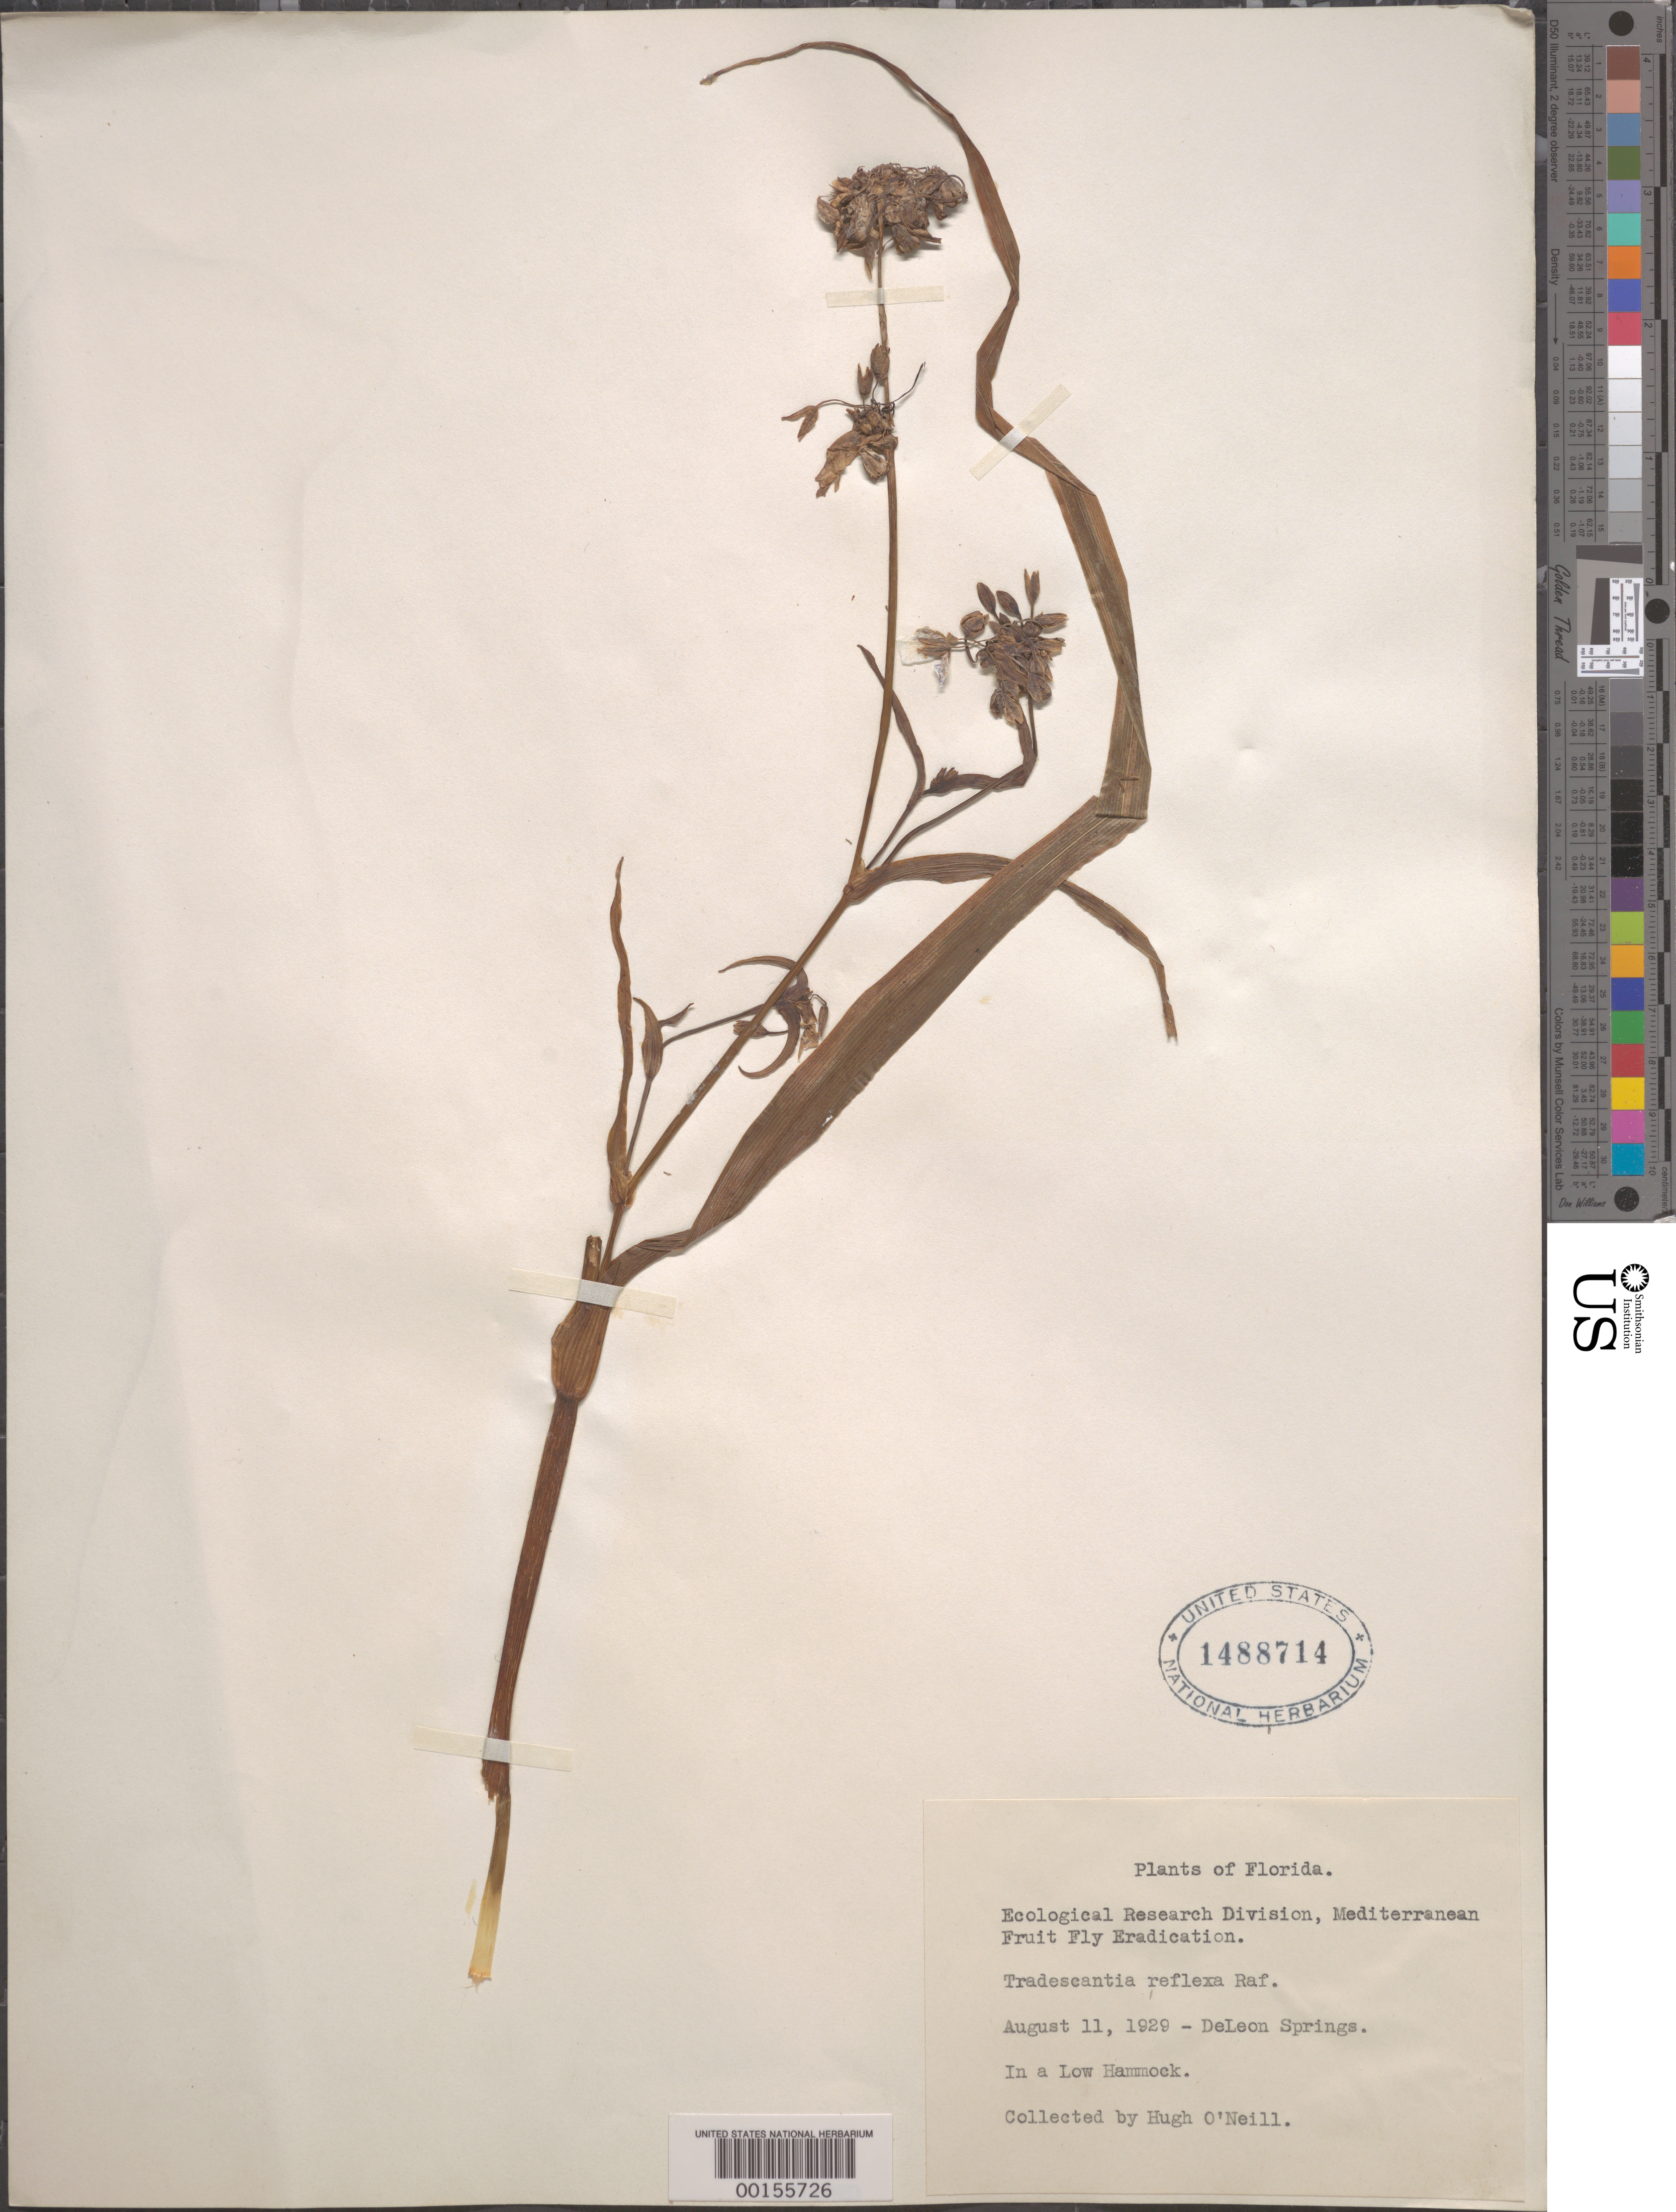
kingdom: Plantae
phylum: Tracheophyta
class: Liliopsida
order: Commelinales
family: Commelinaceae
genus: Tradescantia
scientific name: Tradescantia ohiensis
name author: Raf.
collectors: H. O'Neill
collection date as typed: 11 Aug 1929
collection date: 1929-08-11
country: United States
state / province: Florida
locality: Deleon springs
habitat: Low hammock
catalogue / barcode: US 1488714